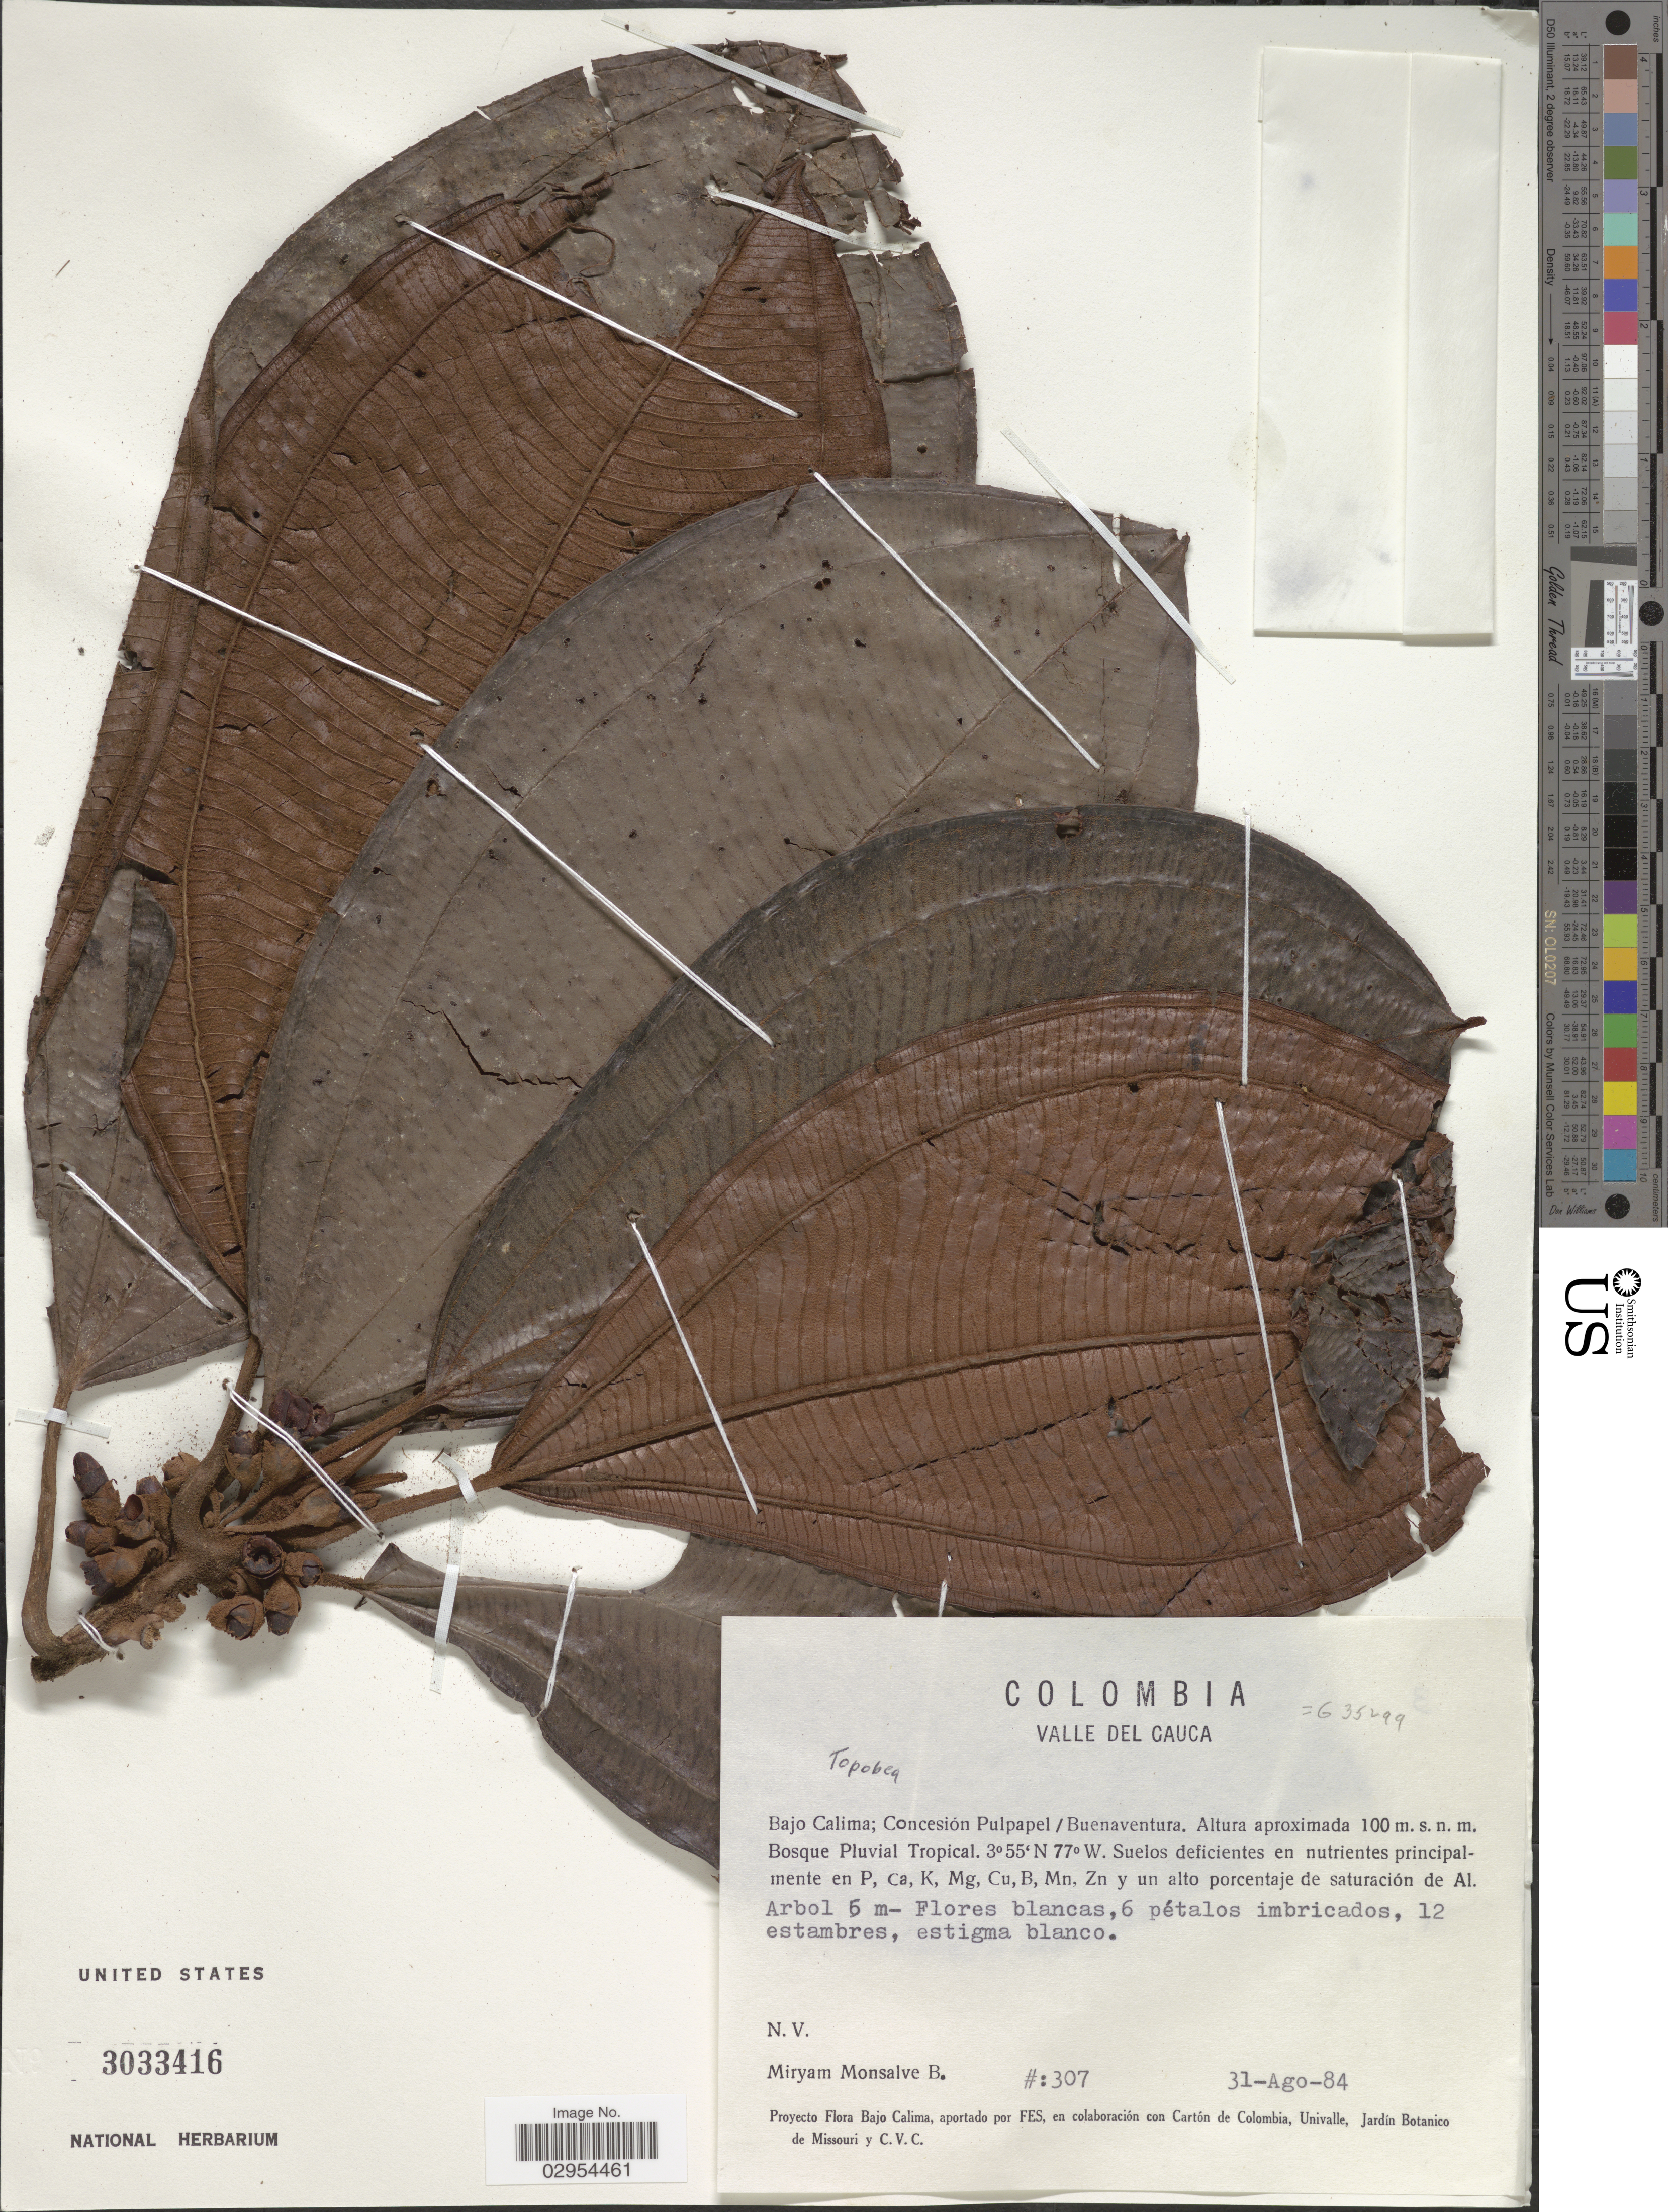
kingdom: Plantae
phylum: Tracheophyta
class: Magnoliopsida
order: Myrtales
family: Melastomataceae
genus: Topobea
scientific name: Topobea sp.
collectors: M. Monsalve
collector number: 307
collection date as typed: Transcribed d/m/y: 31/8/84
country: Colombia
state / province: Valle del Cauca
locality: Bajo Calima; Concesión Pulpapel / Buenaventura.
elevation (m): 100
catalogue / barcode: US 3033416